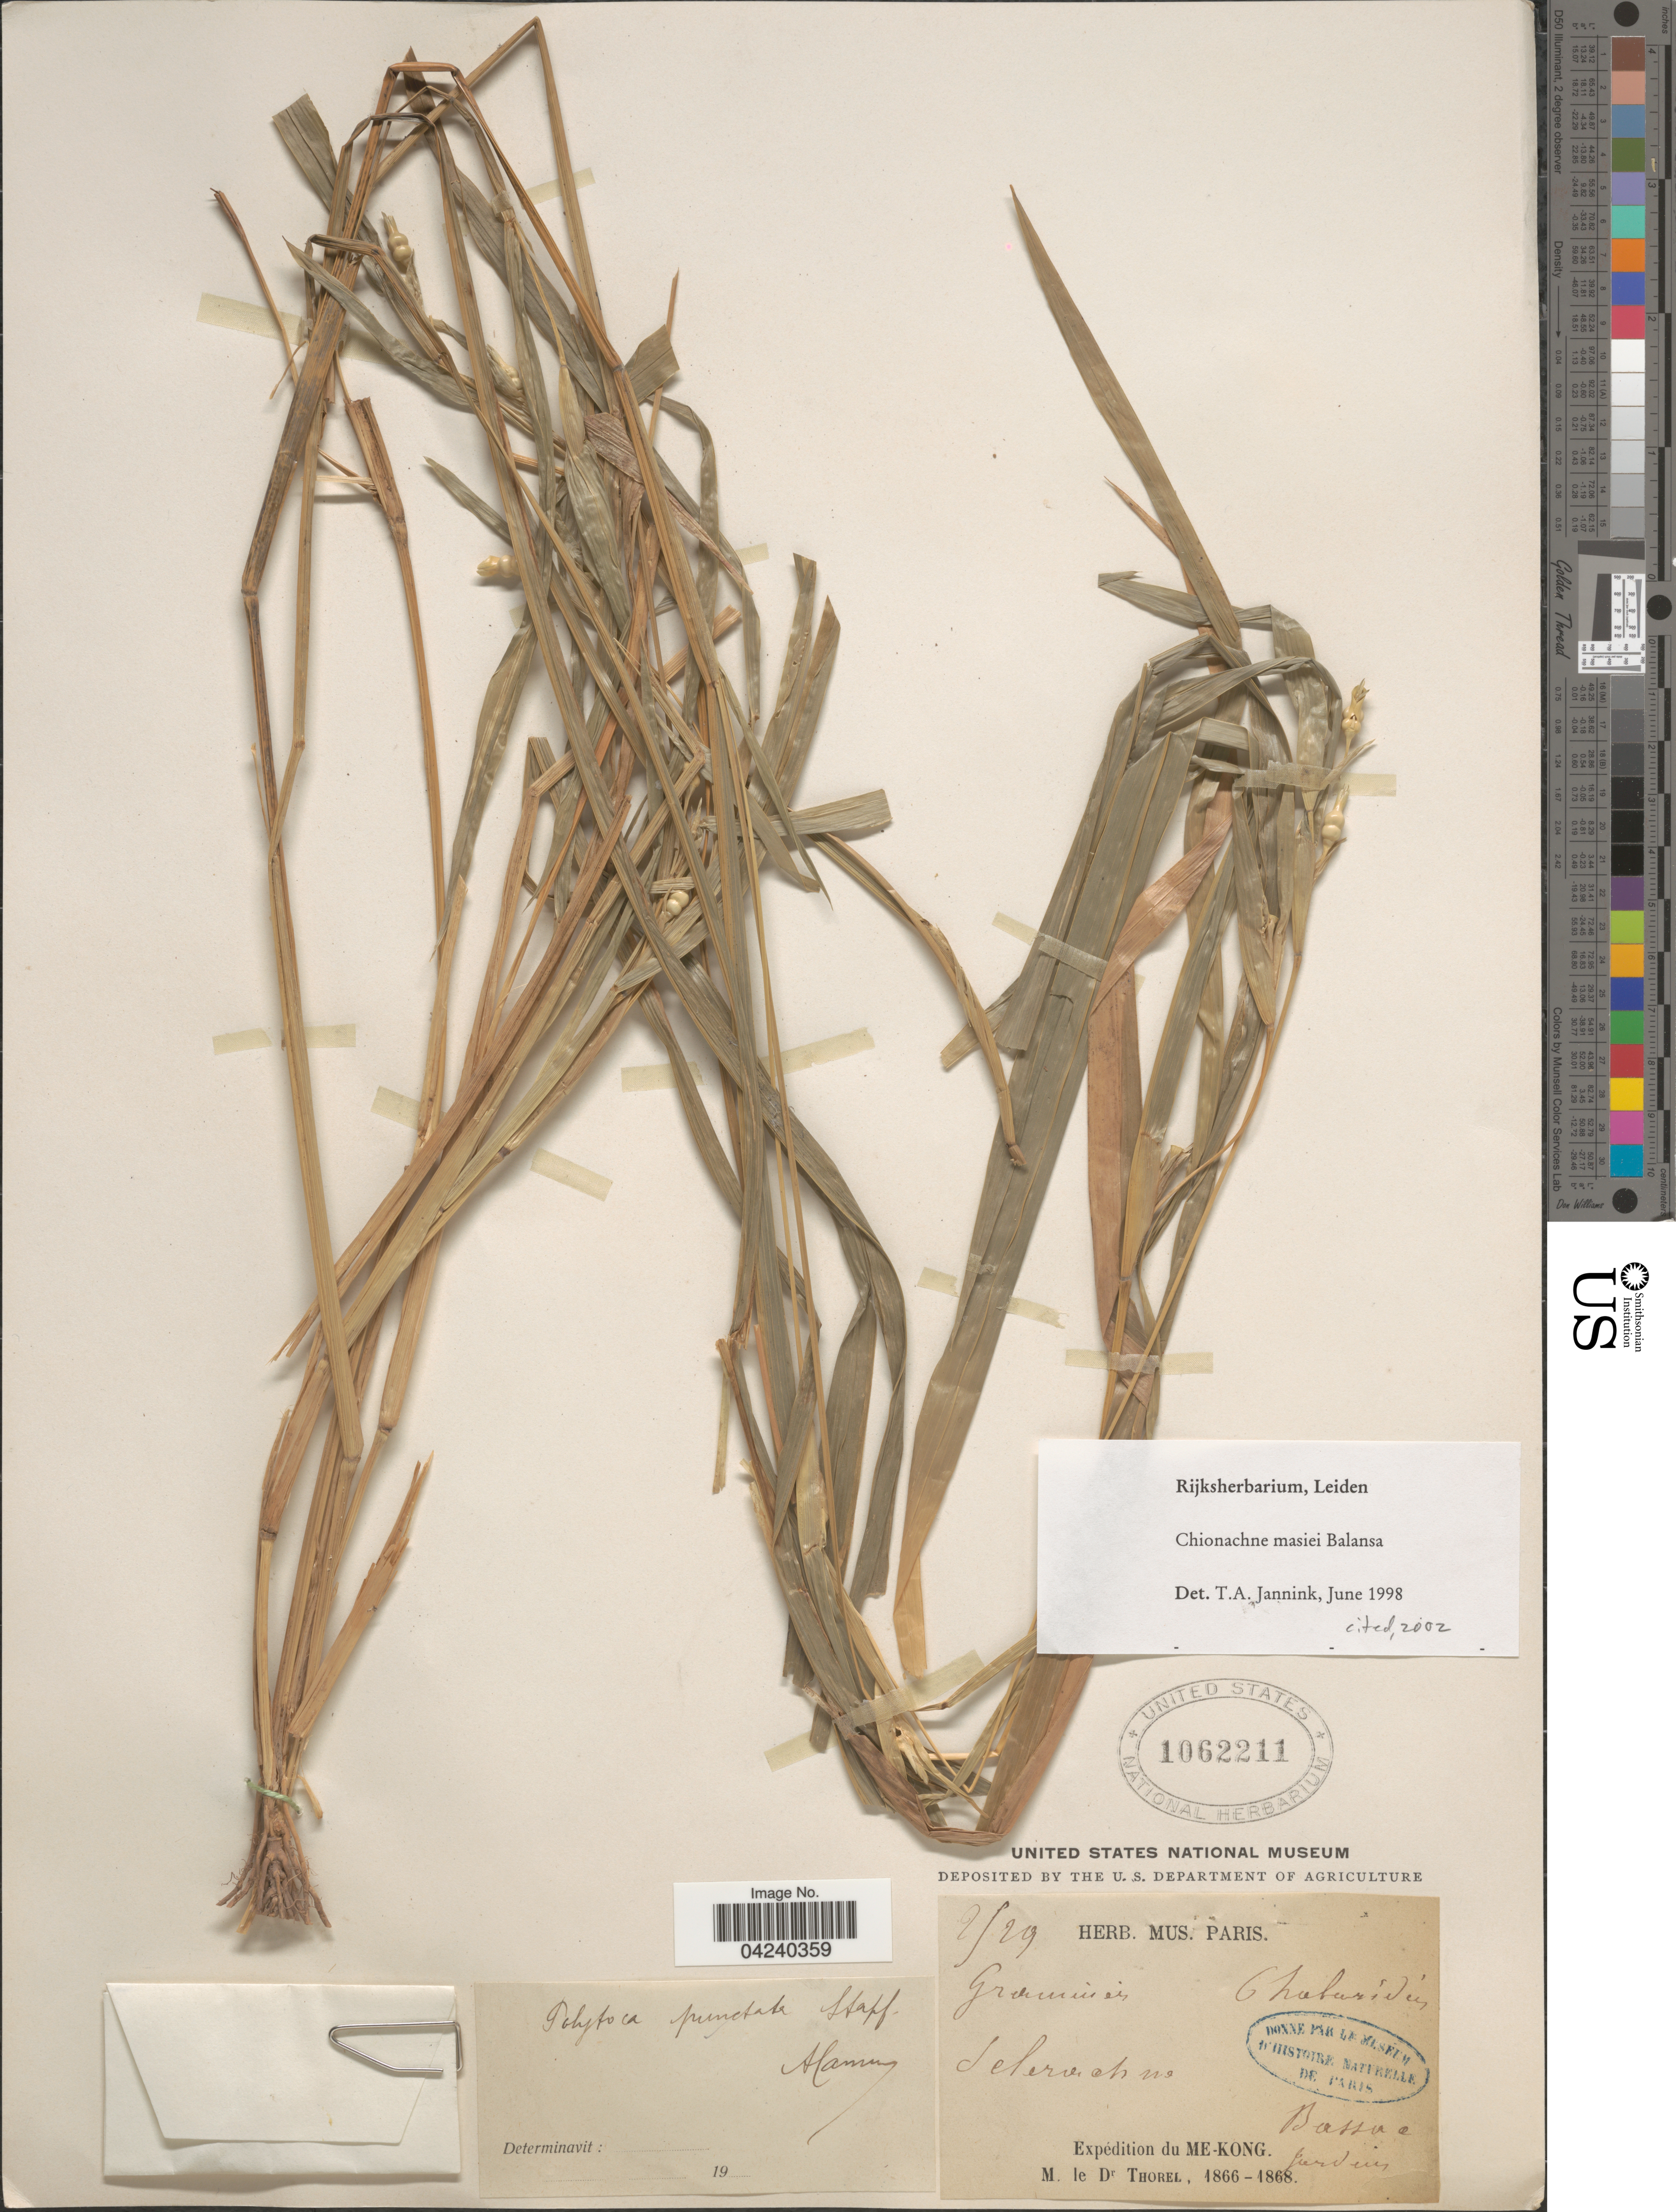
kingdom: Plantae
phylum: Tracheophyta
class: Liliopsida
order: Poales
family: Poaceae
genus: Chionachne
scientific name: Chionachne massiei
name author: Balansa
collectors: Thorel, M. "M. [=Monsieur] Thorel" DO NOT USE (error for C. Thorel)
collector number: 2529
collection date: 1866/1868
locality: Bassac Jardin. Expédition du Me-Kong.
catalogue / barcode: US 1062211